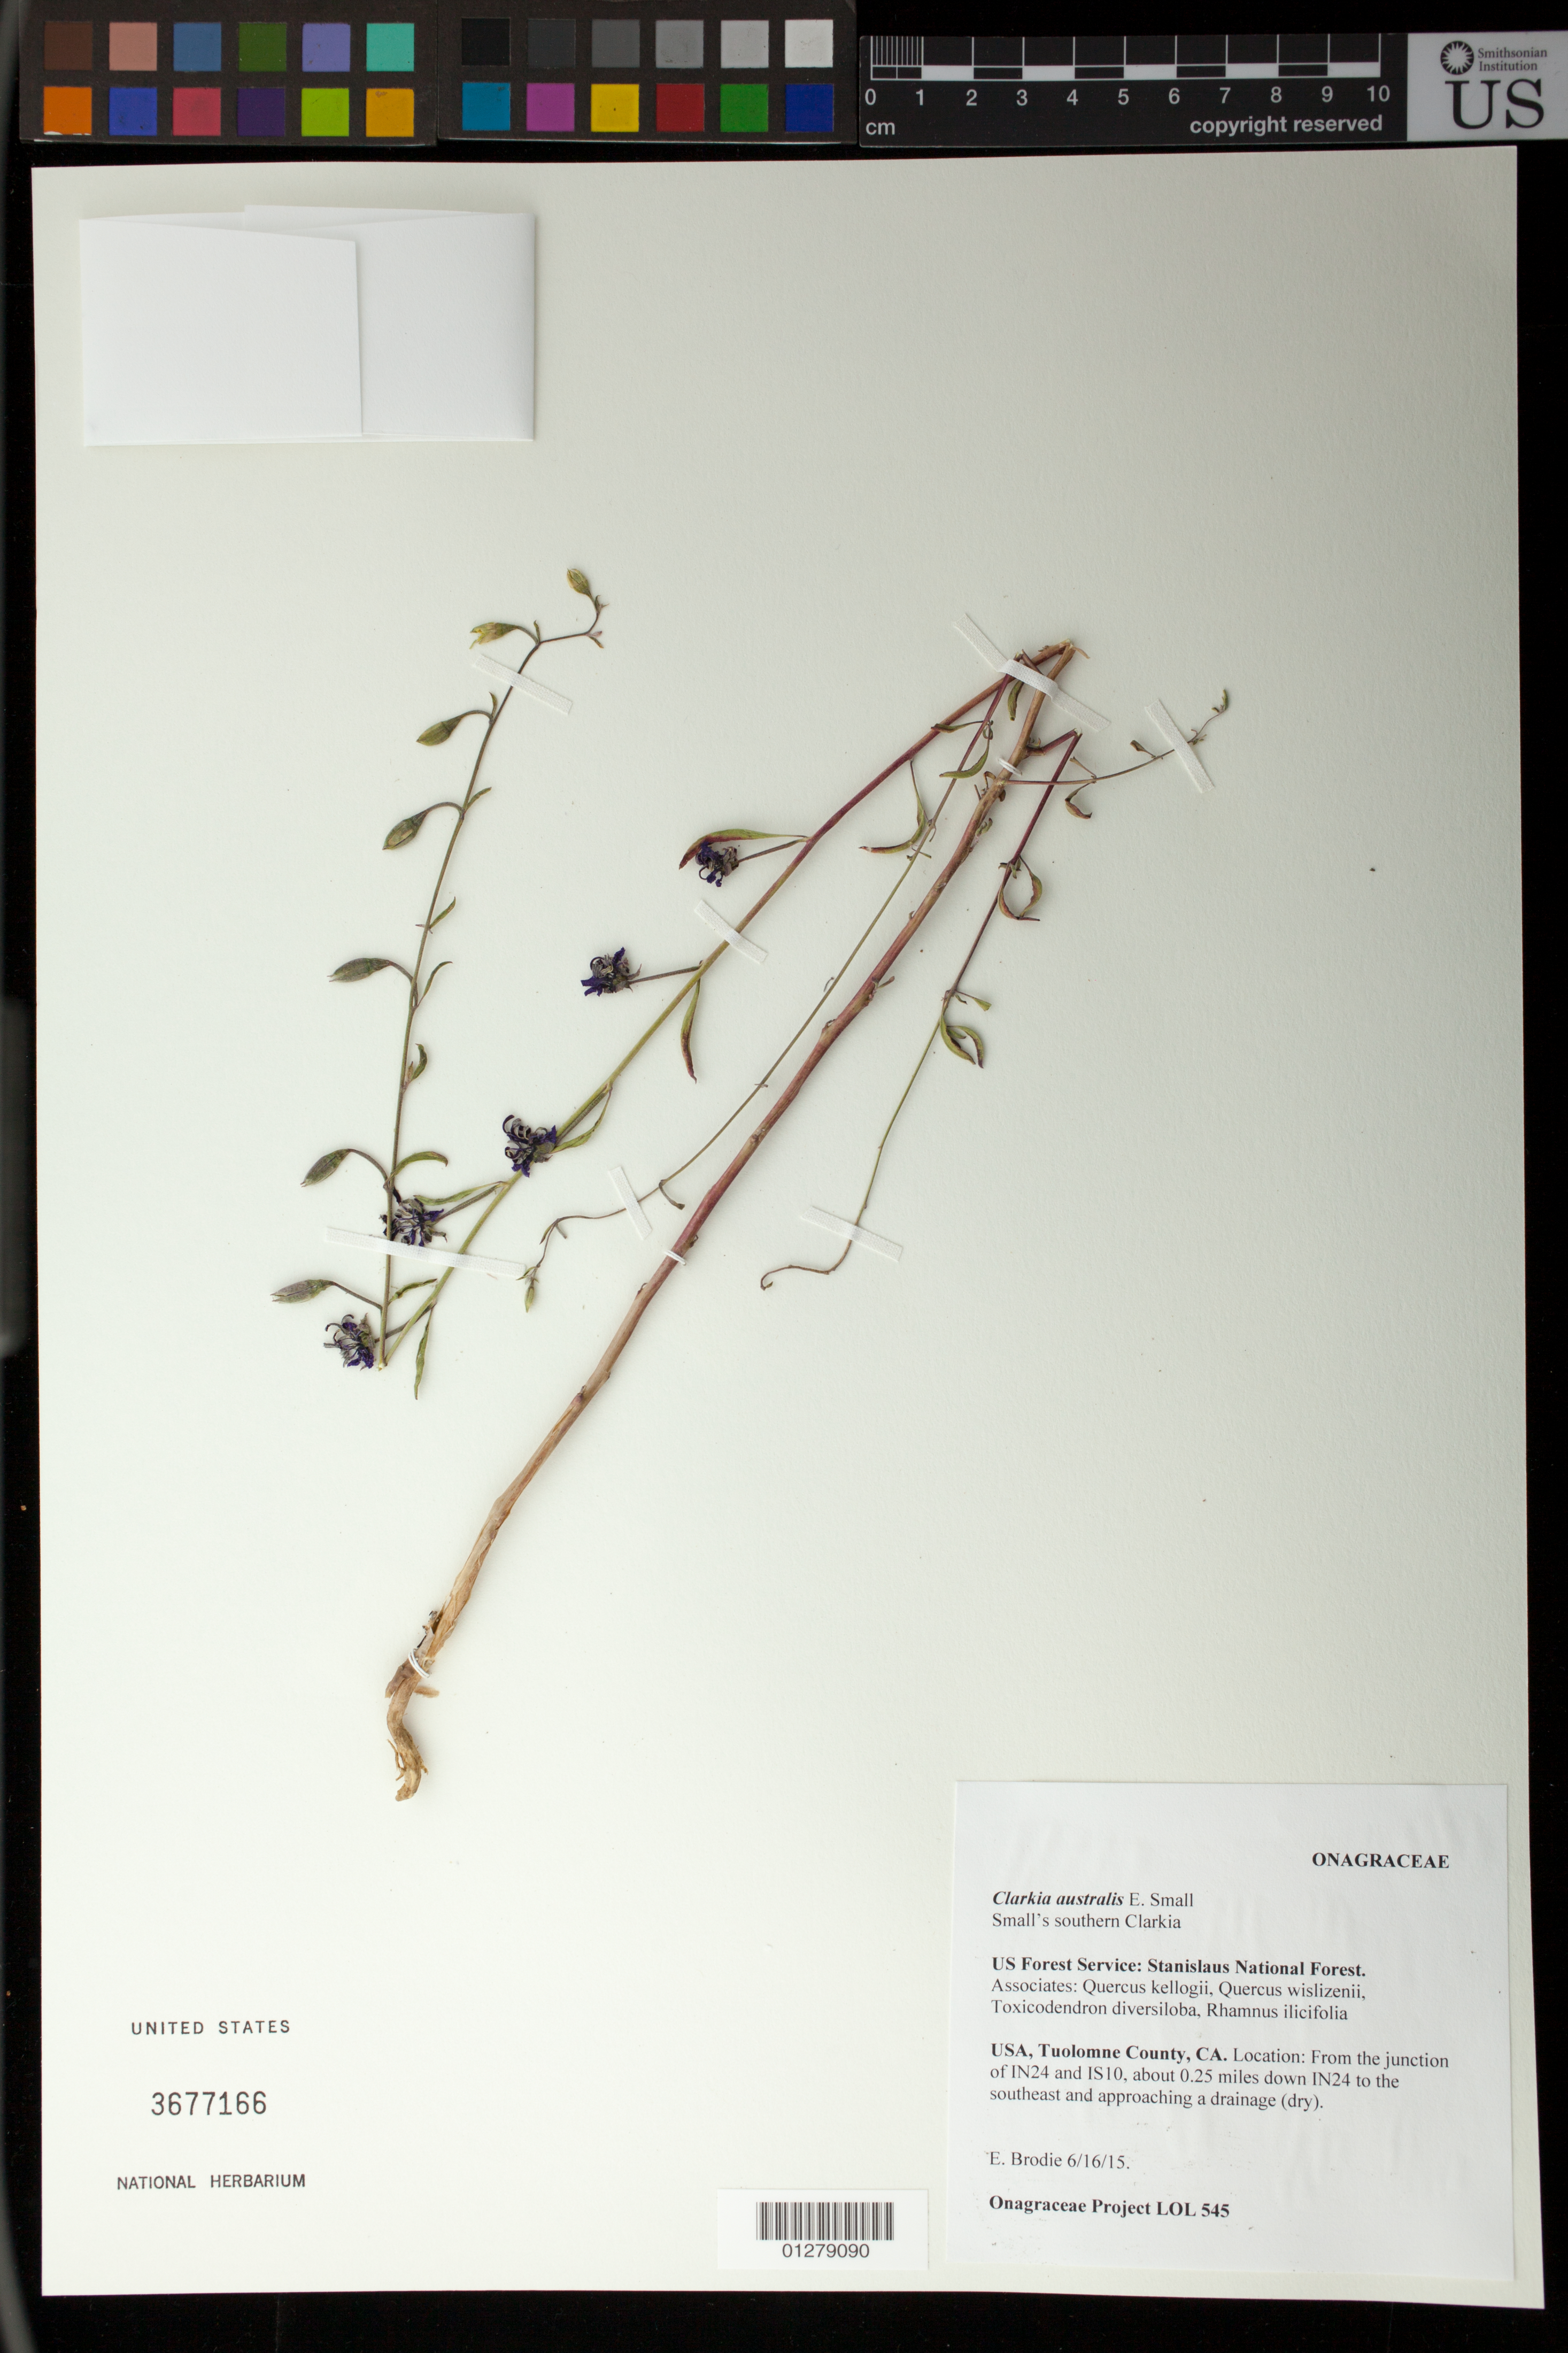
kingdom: Plantae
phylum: Tracheophyta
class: Magnoliopsida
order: Myrtales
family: Onagraceae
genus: Clarkia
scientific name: Clarkia australis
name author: Small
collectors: E. Brodie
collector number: LOL 545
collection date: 2015-06-16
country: United States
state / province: California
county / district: Tuolumne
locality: USFS Stanislaus National Forest, about .25 miles from the junction of IN24 and IS10, SE on IN24 approaching a dry drainage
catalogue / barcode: US 3677166